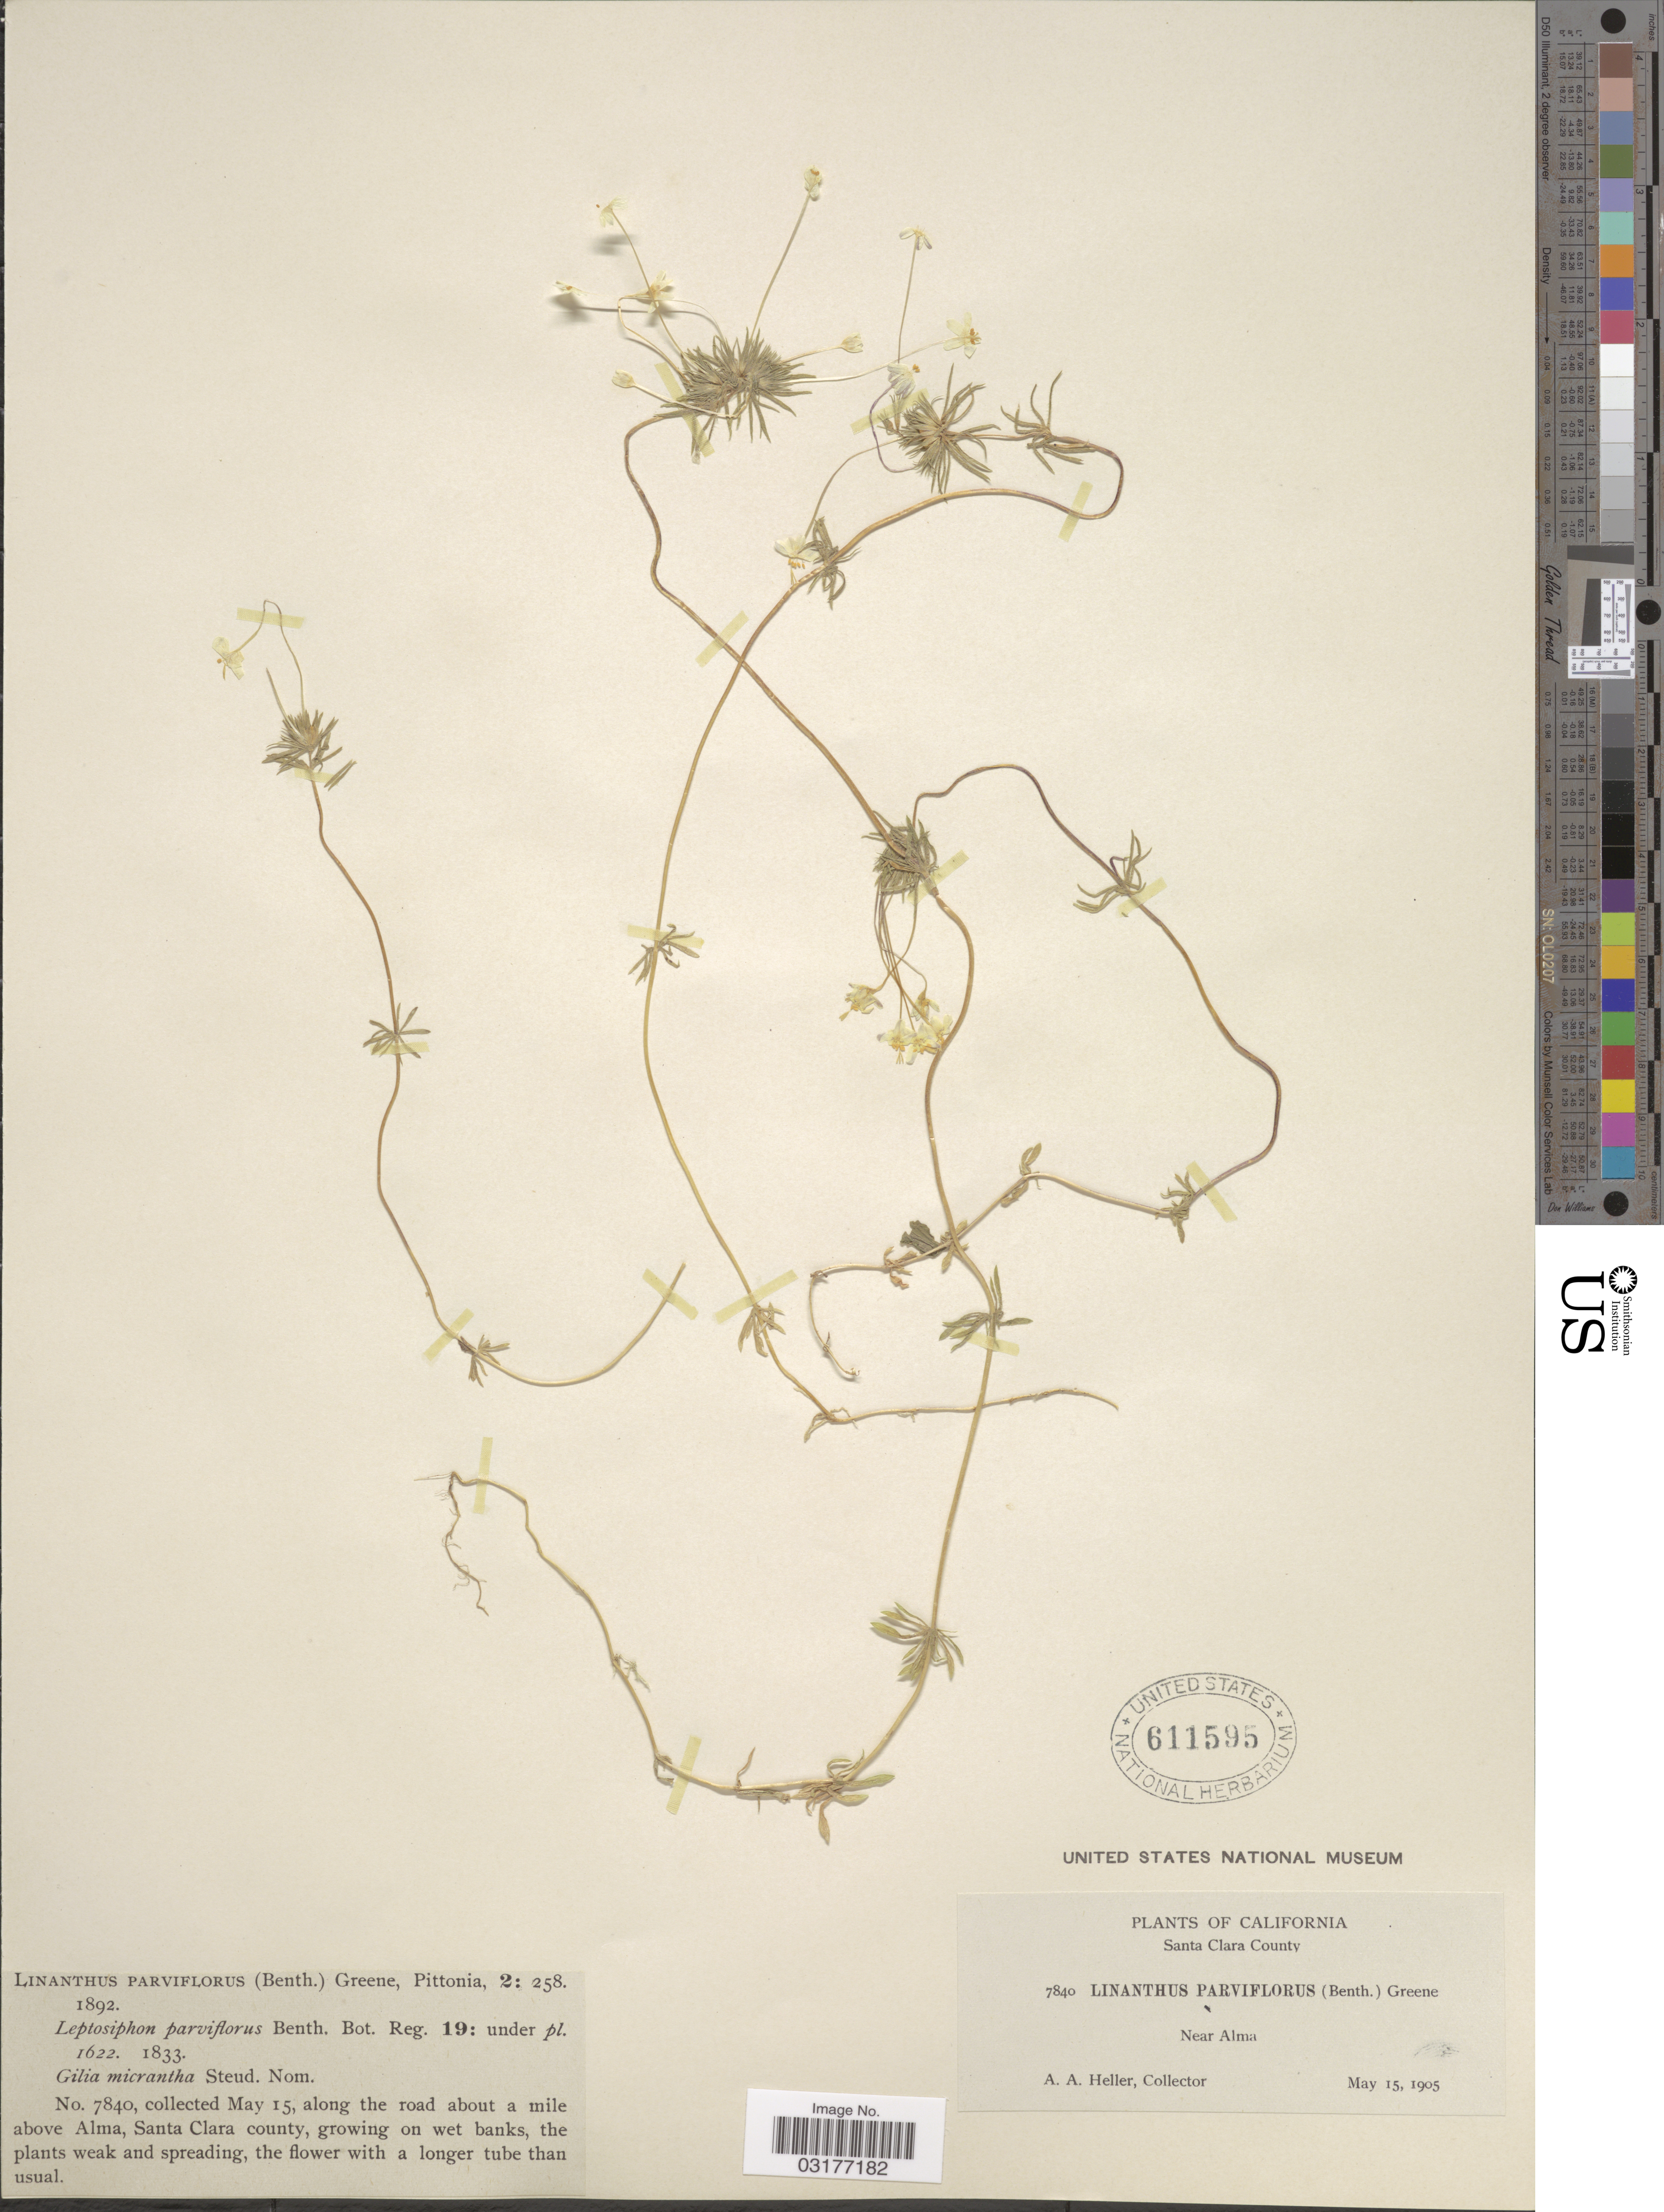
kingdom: Plantae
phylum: Tracheophyta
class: Magnoliopsida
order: Ericales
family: Polemoniaceae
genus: Leptosiphon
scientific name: Leptosiphon androsaceus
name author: Benth.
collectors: A. A. Heller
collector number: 7840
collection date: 1905-05-15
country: United States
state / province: California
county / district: Santa Clara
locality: Santa Clara County. Near Alma. Along the road about a mile above Alma.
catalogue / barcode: US 6111595